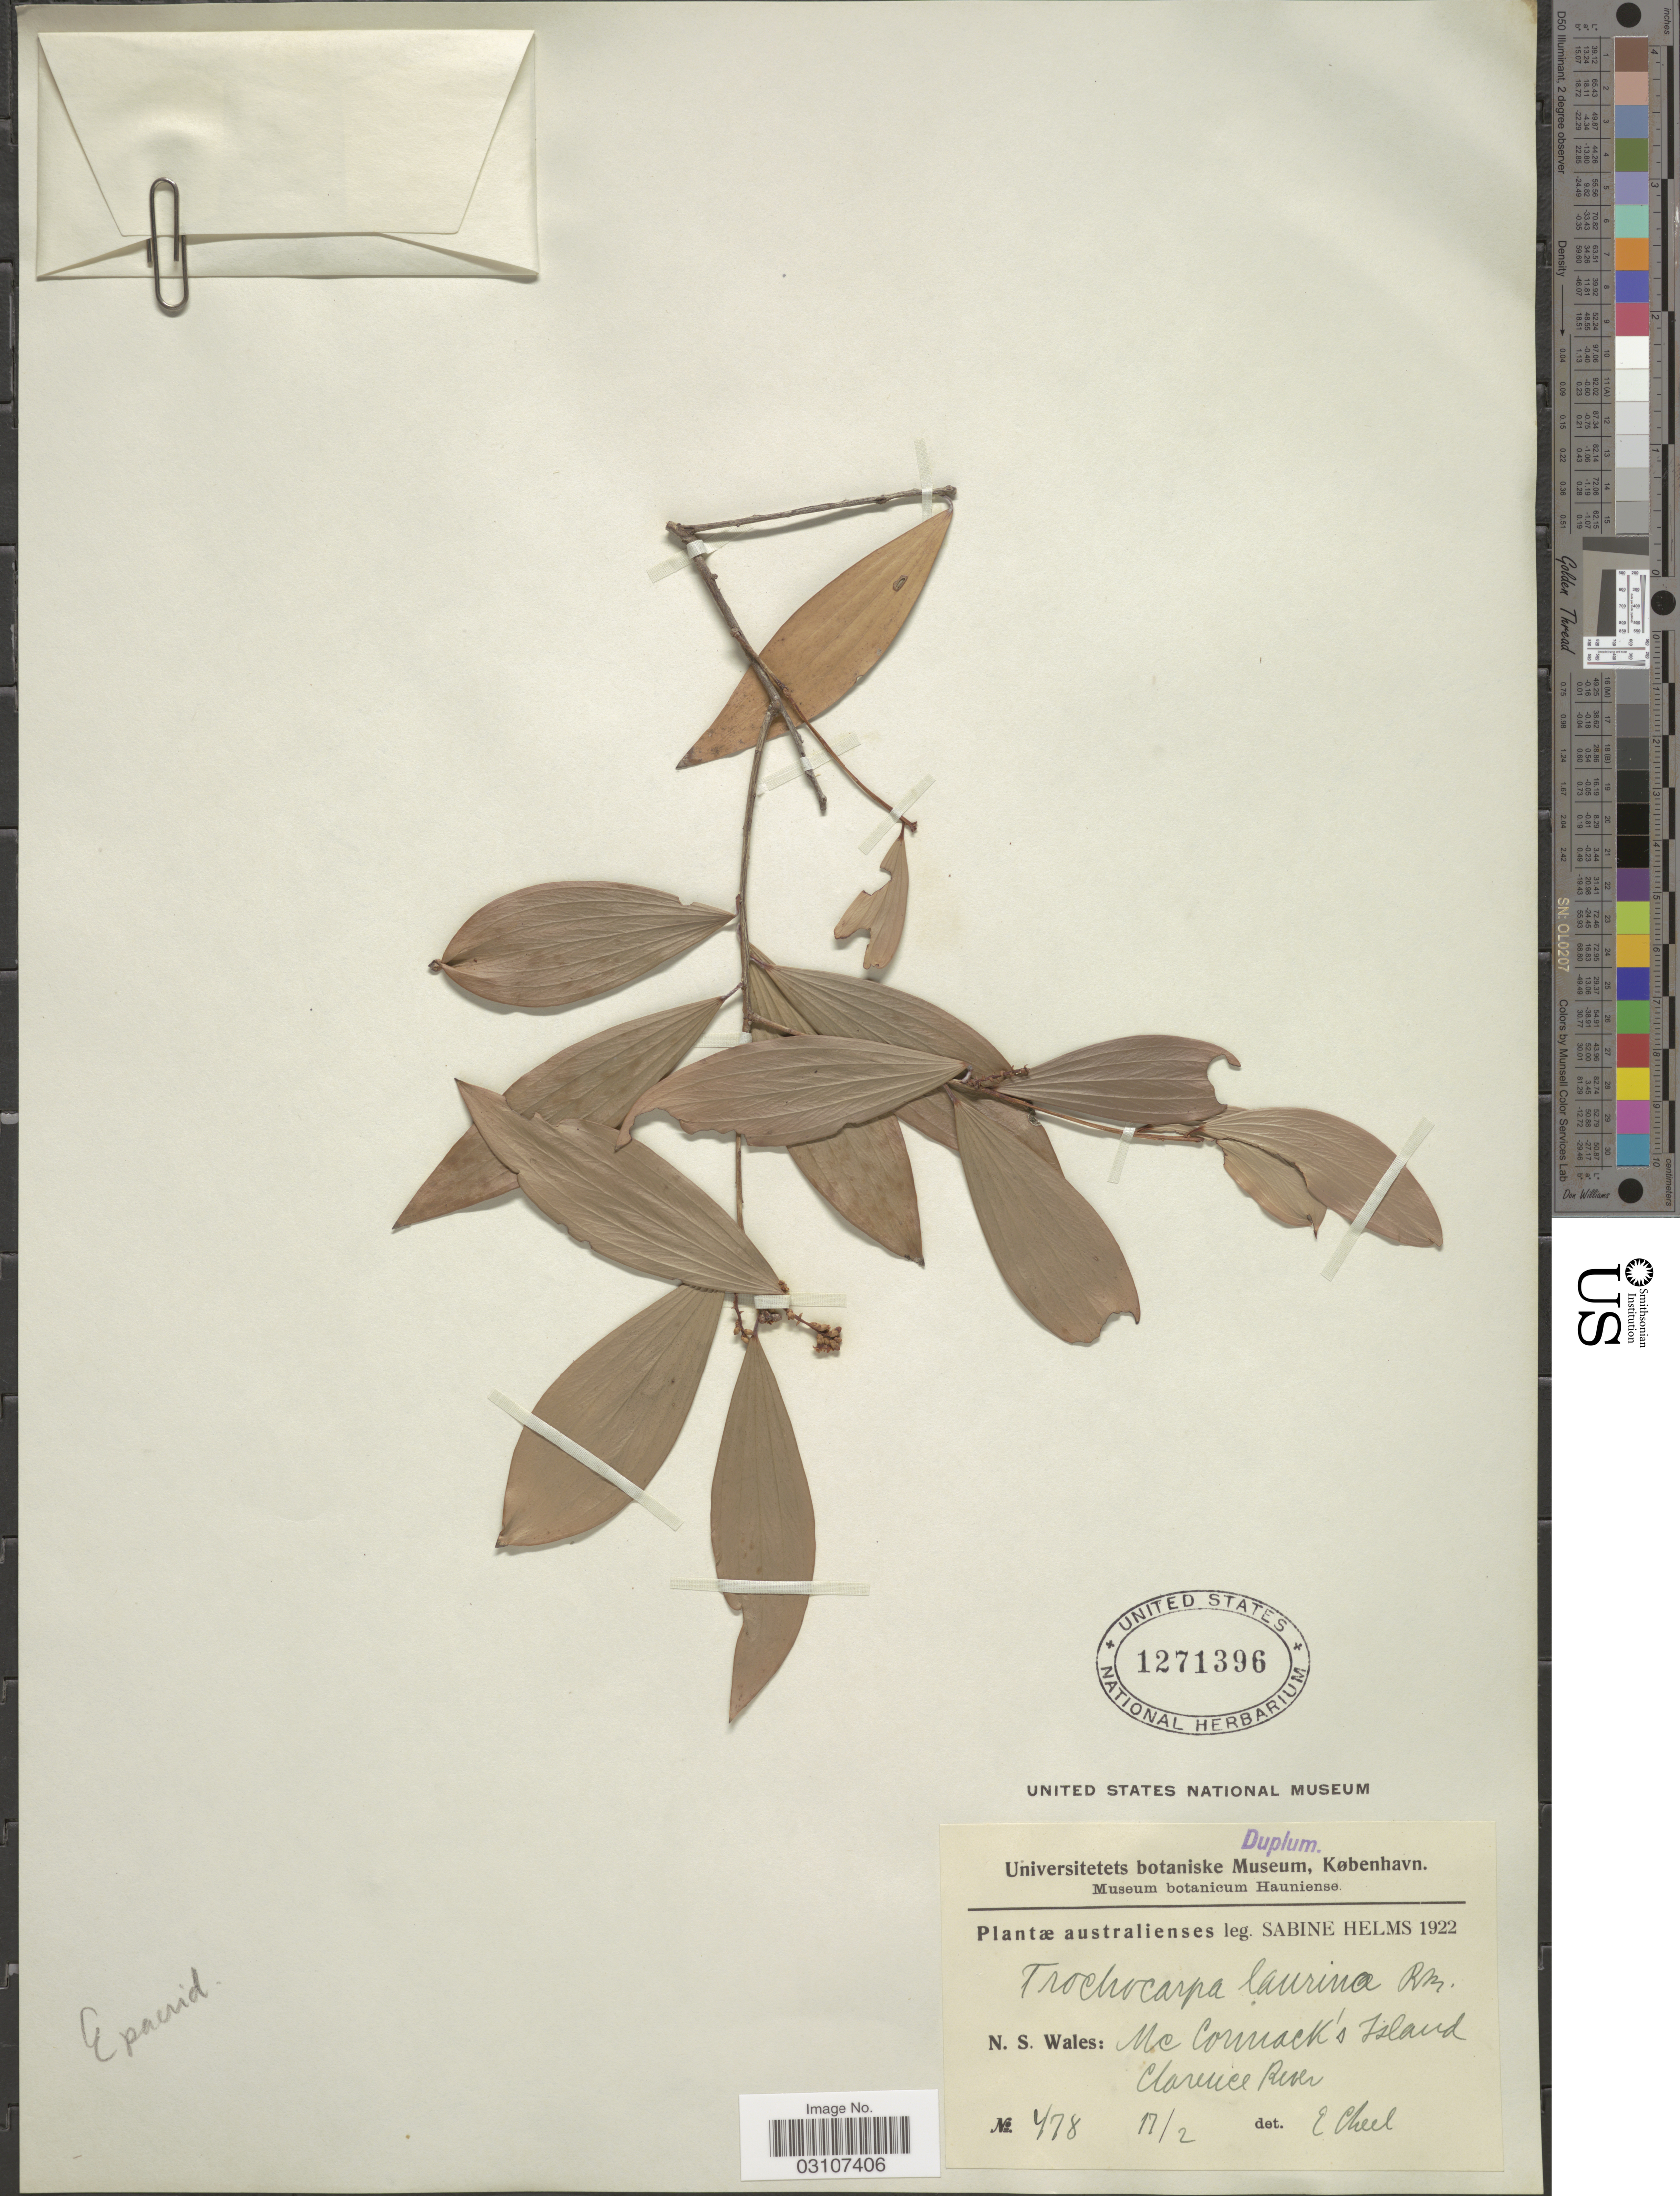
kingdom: Plantae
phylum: Tracheophyta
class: Magnoliopsida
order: Ericales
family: Ericaceae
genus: Trochocarpa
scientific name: Trochocarpa laurina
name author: (Rudge) R. Br.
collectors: S. Helms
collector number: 478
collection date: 1922-02-17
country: Australia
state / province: New South Wales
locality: N. S. Wales: McCormack's Island. Clarence River.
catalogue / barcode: US 1271396